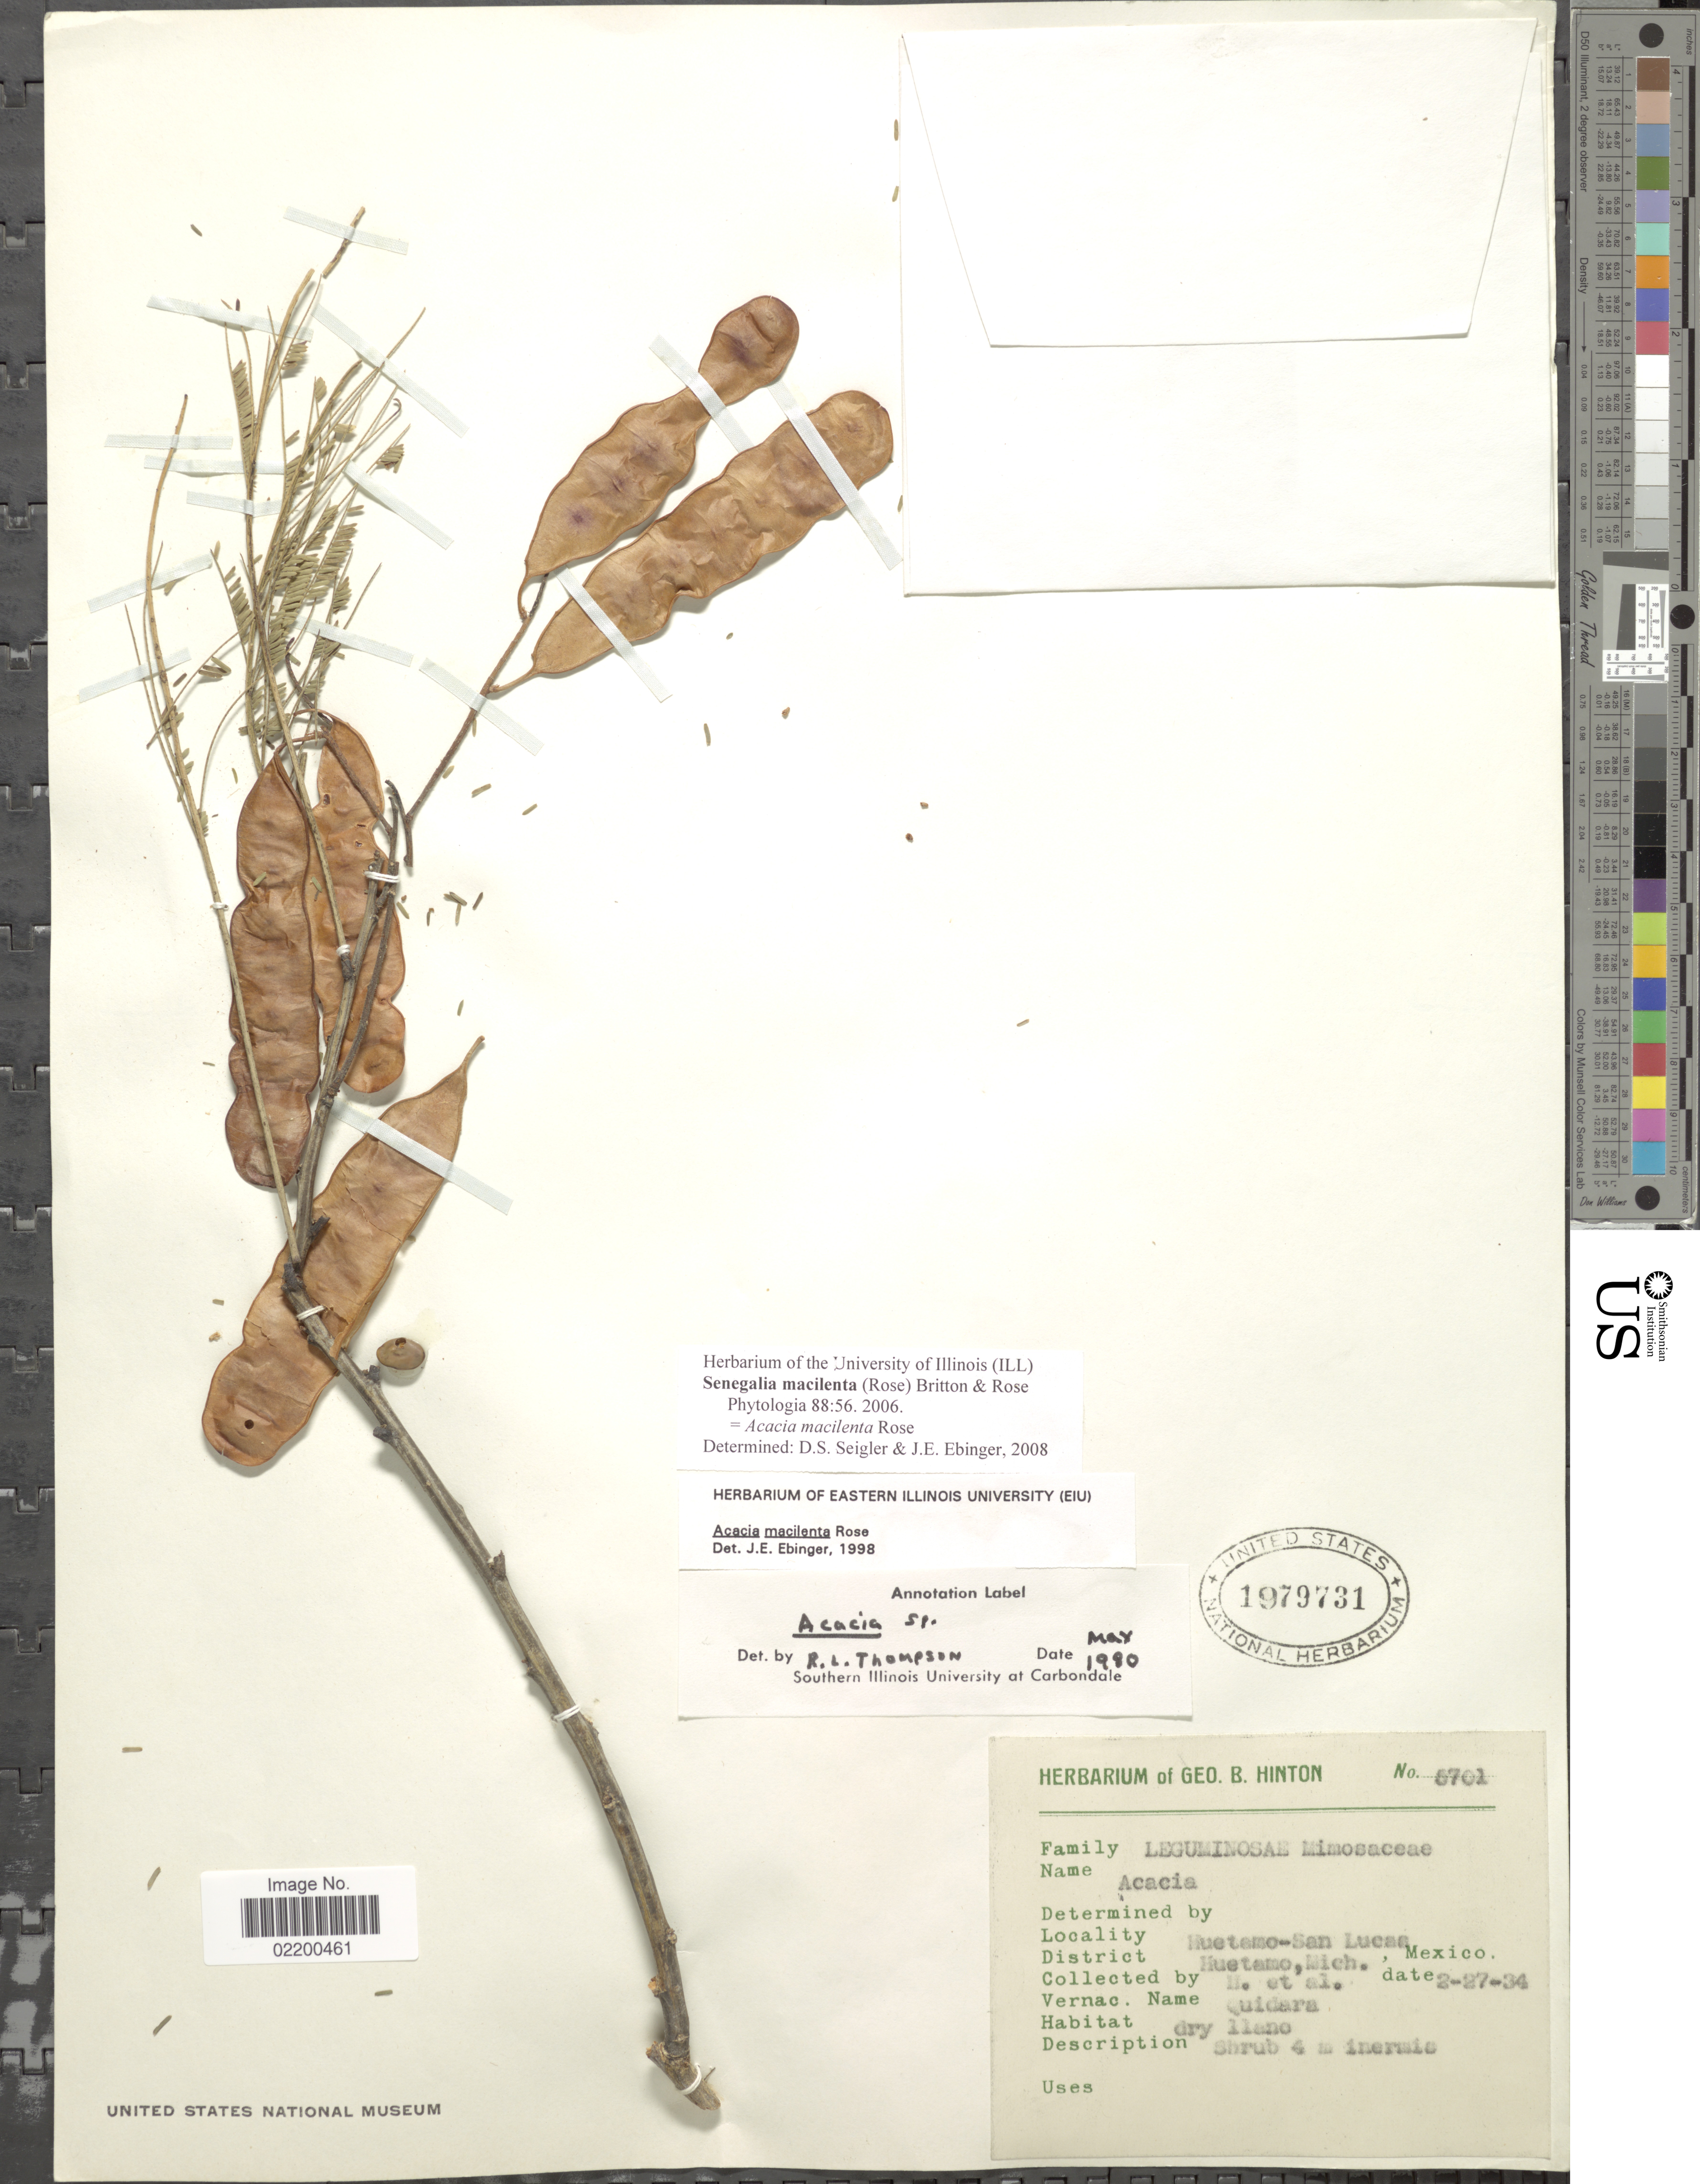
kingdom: Plantae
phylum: Tracheophyta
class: Magnoliopsida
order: Fabales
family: Fabaceae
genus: Senegalia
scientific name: Senegalia macilenta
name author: (Rose) Britton & Rose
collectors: G. B. Hinton & et al.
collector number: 5701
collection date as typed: Transcribed d/m/y: 27/2/34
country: Mexico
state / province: Michoacán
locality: Huetamo-San Lucas, District Huetamo, Mich., Mexico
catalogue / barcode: US 1979731